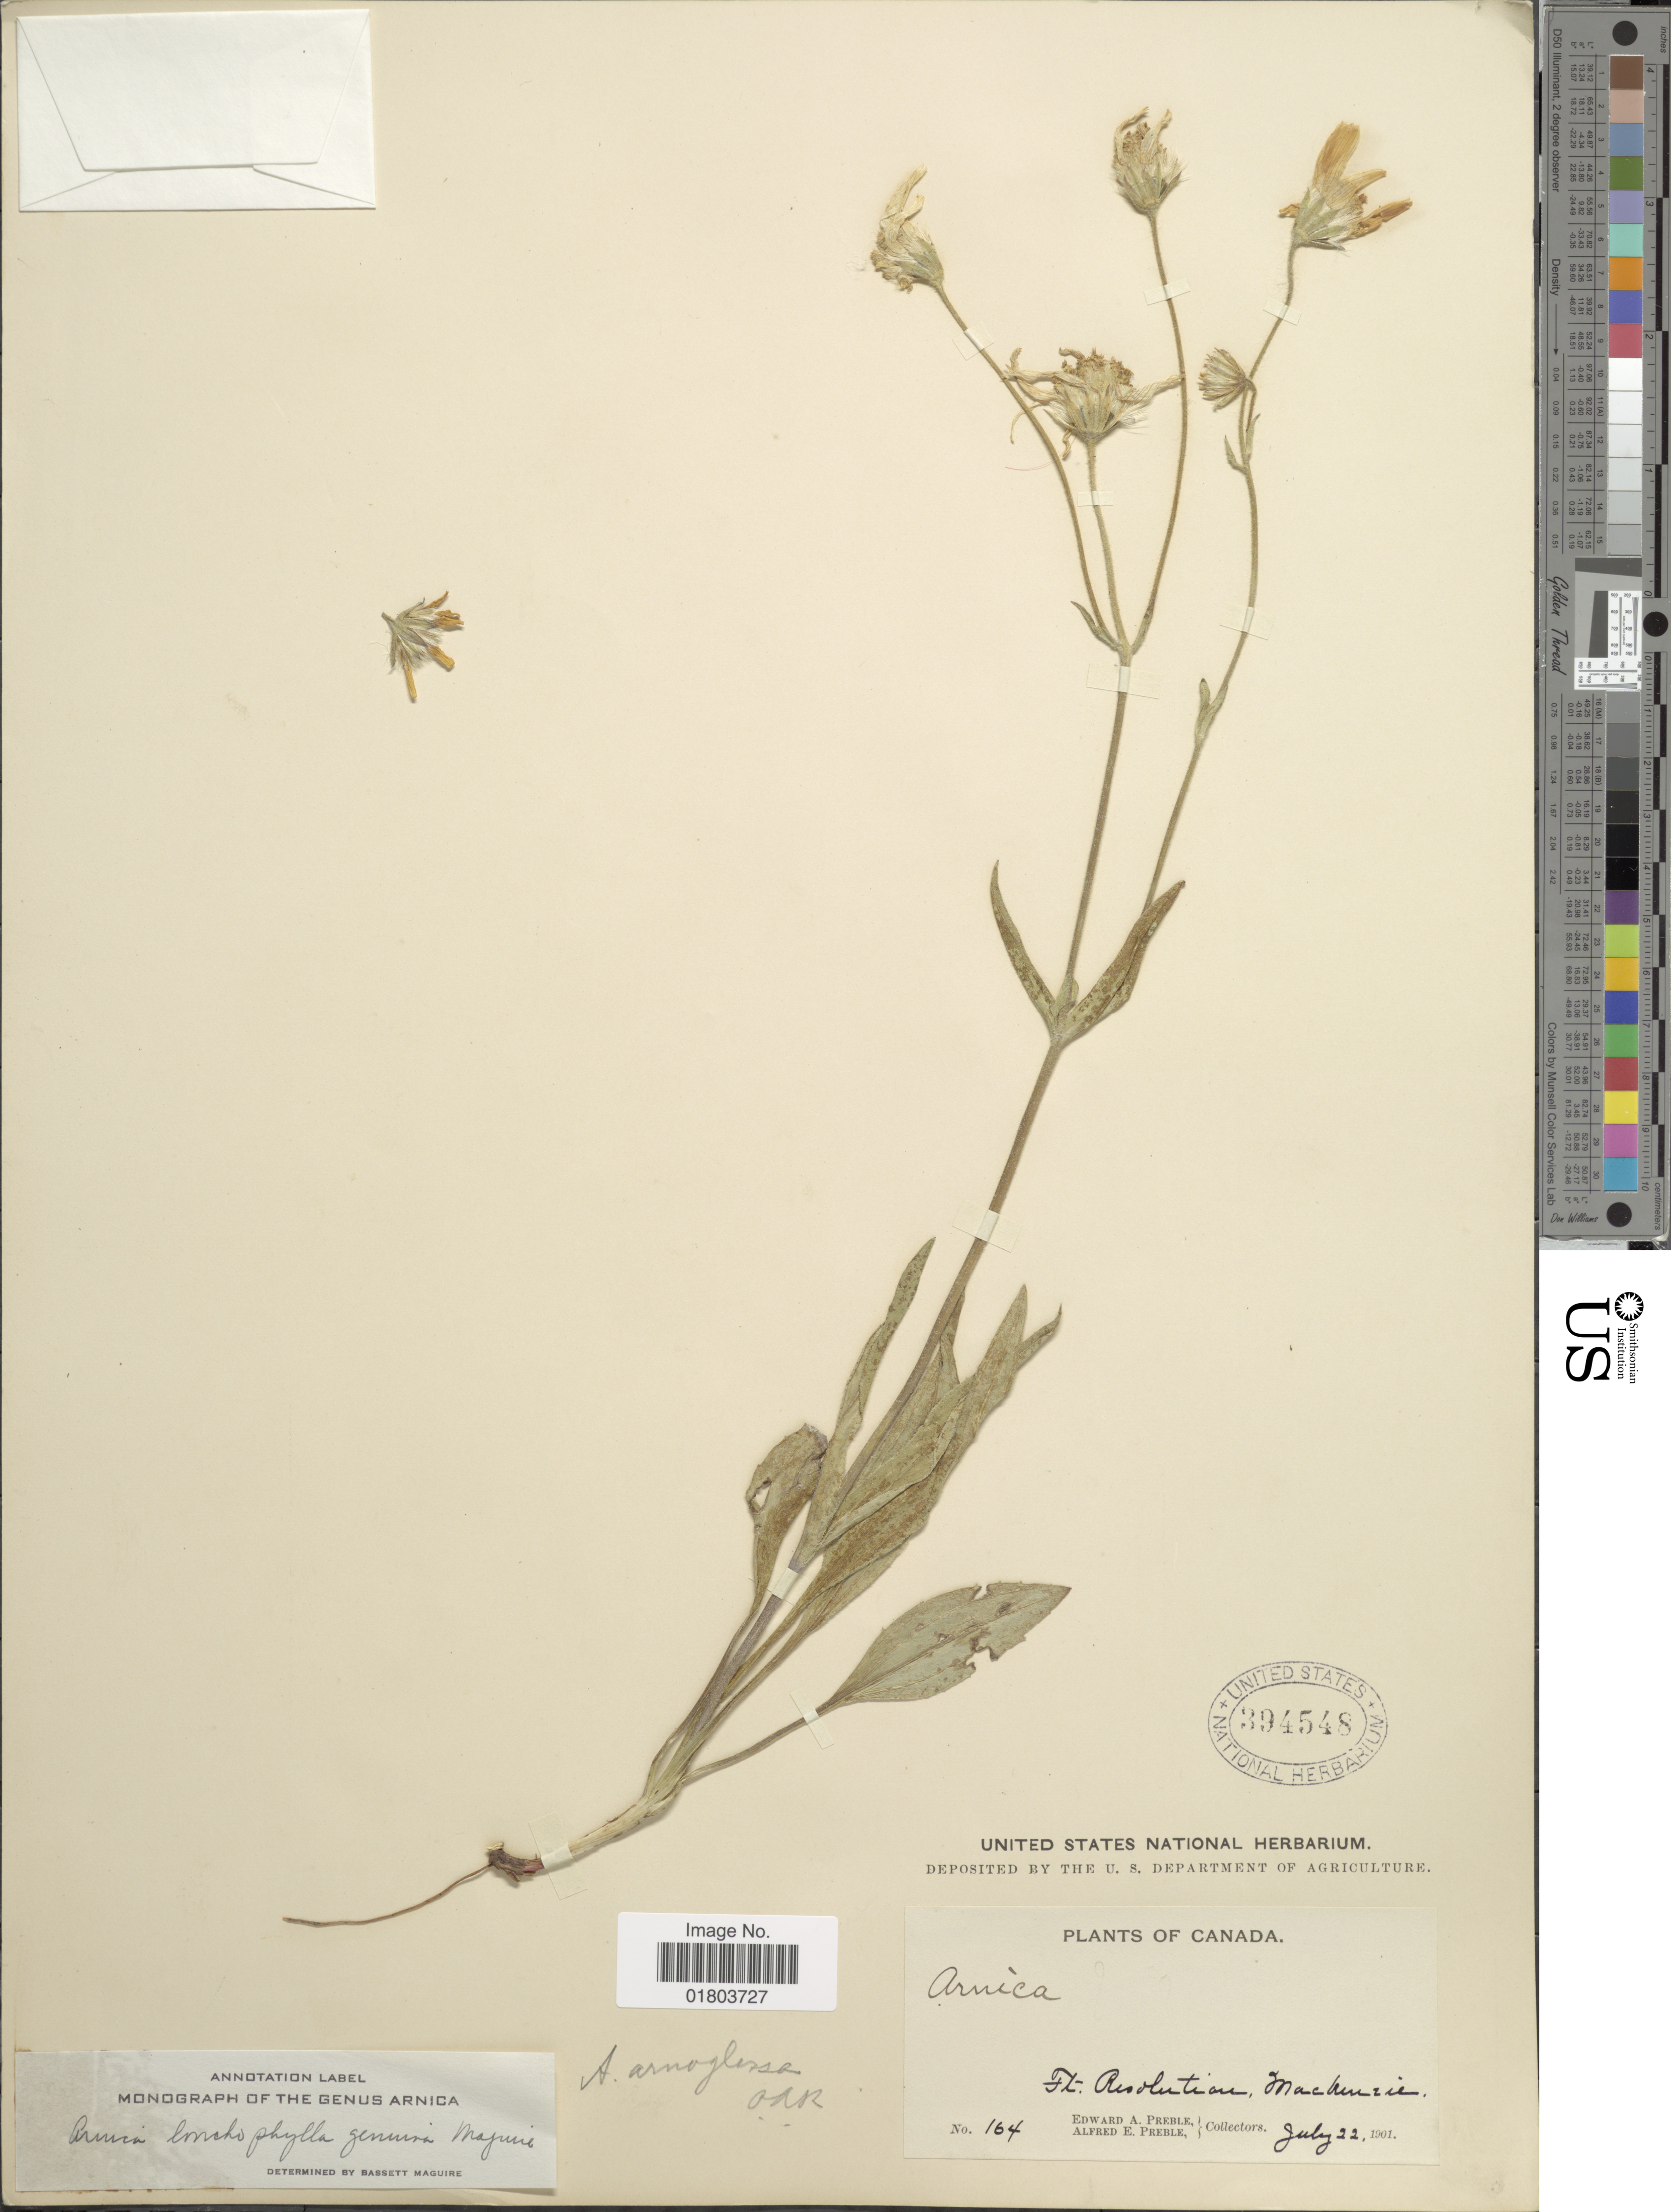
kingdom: Plantae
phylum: Tracheophyta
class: Magnoliopsida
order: Asterales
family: Asteraceae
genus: Arnica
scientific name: Arnica lonchophylla subsp. genuina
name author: Maguire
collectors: E. Preble & A. Preble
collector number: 164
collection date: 1901-07-22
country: Canada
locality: Ft Resolution, Mackenzie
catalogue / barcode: US 394548